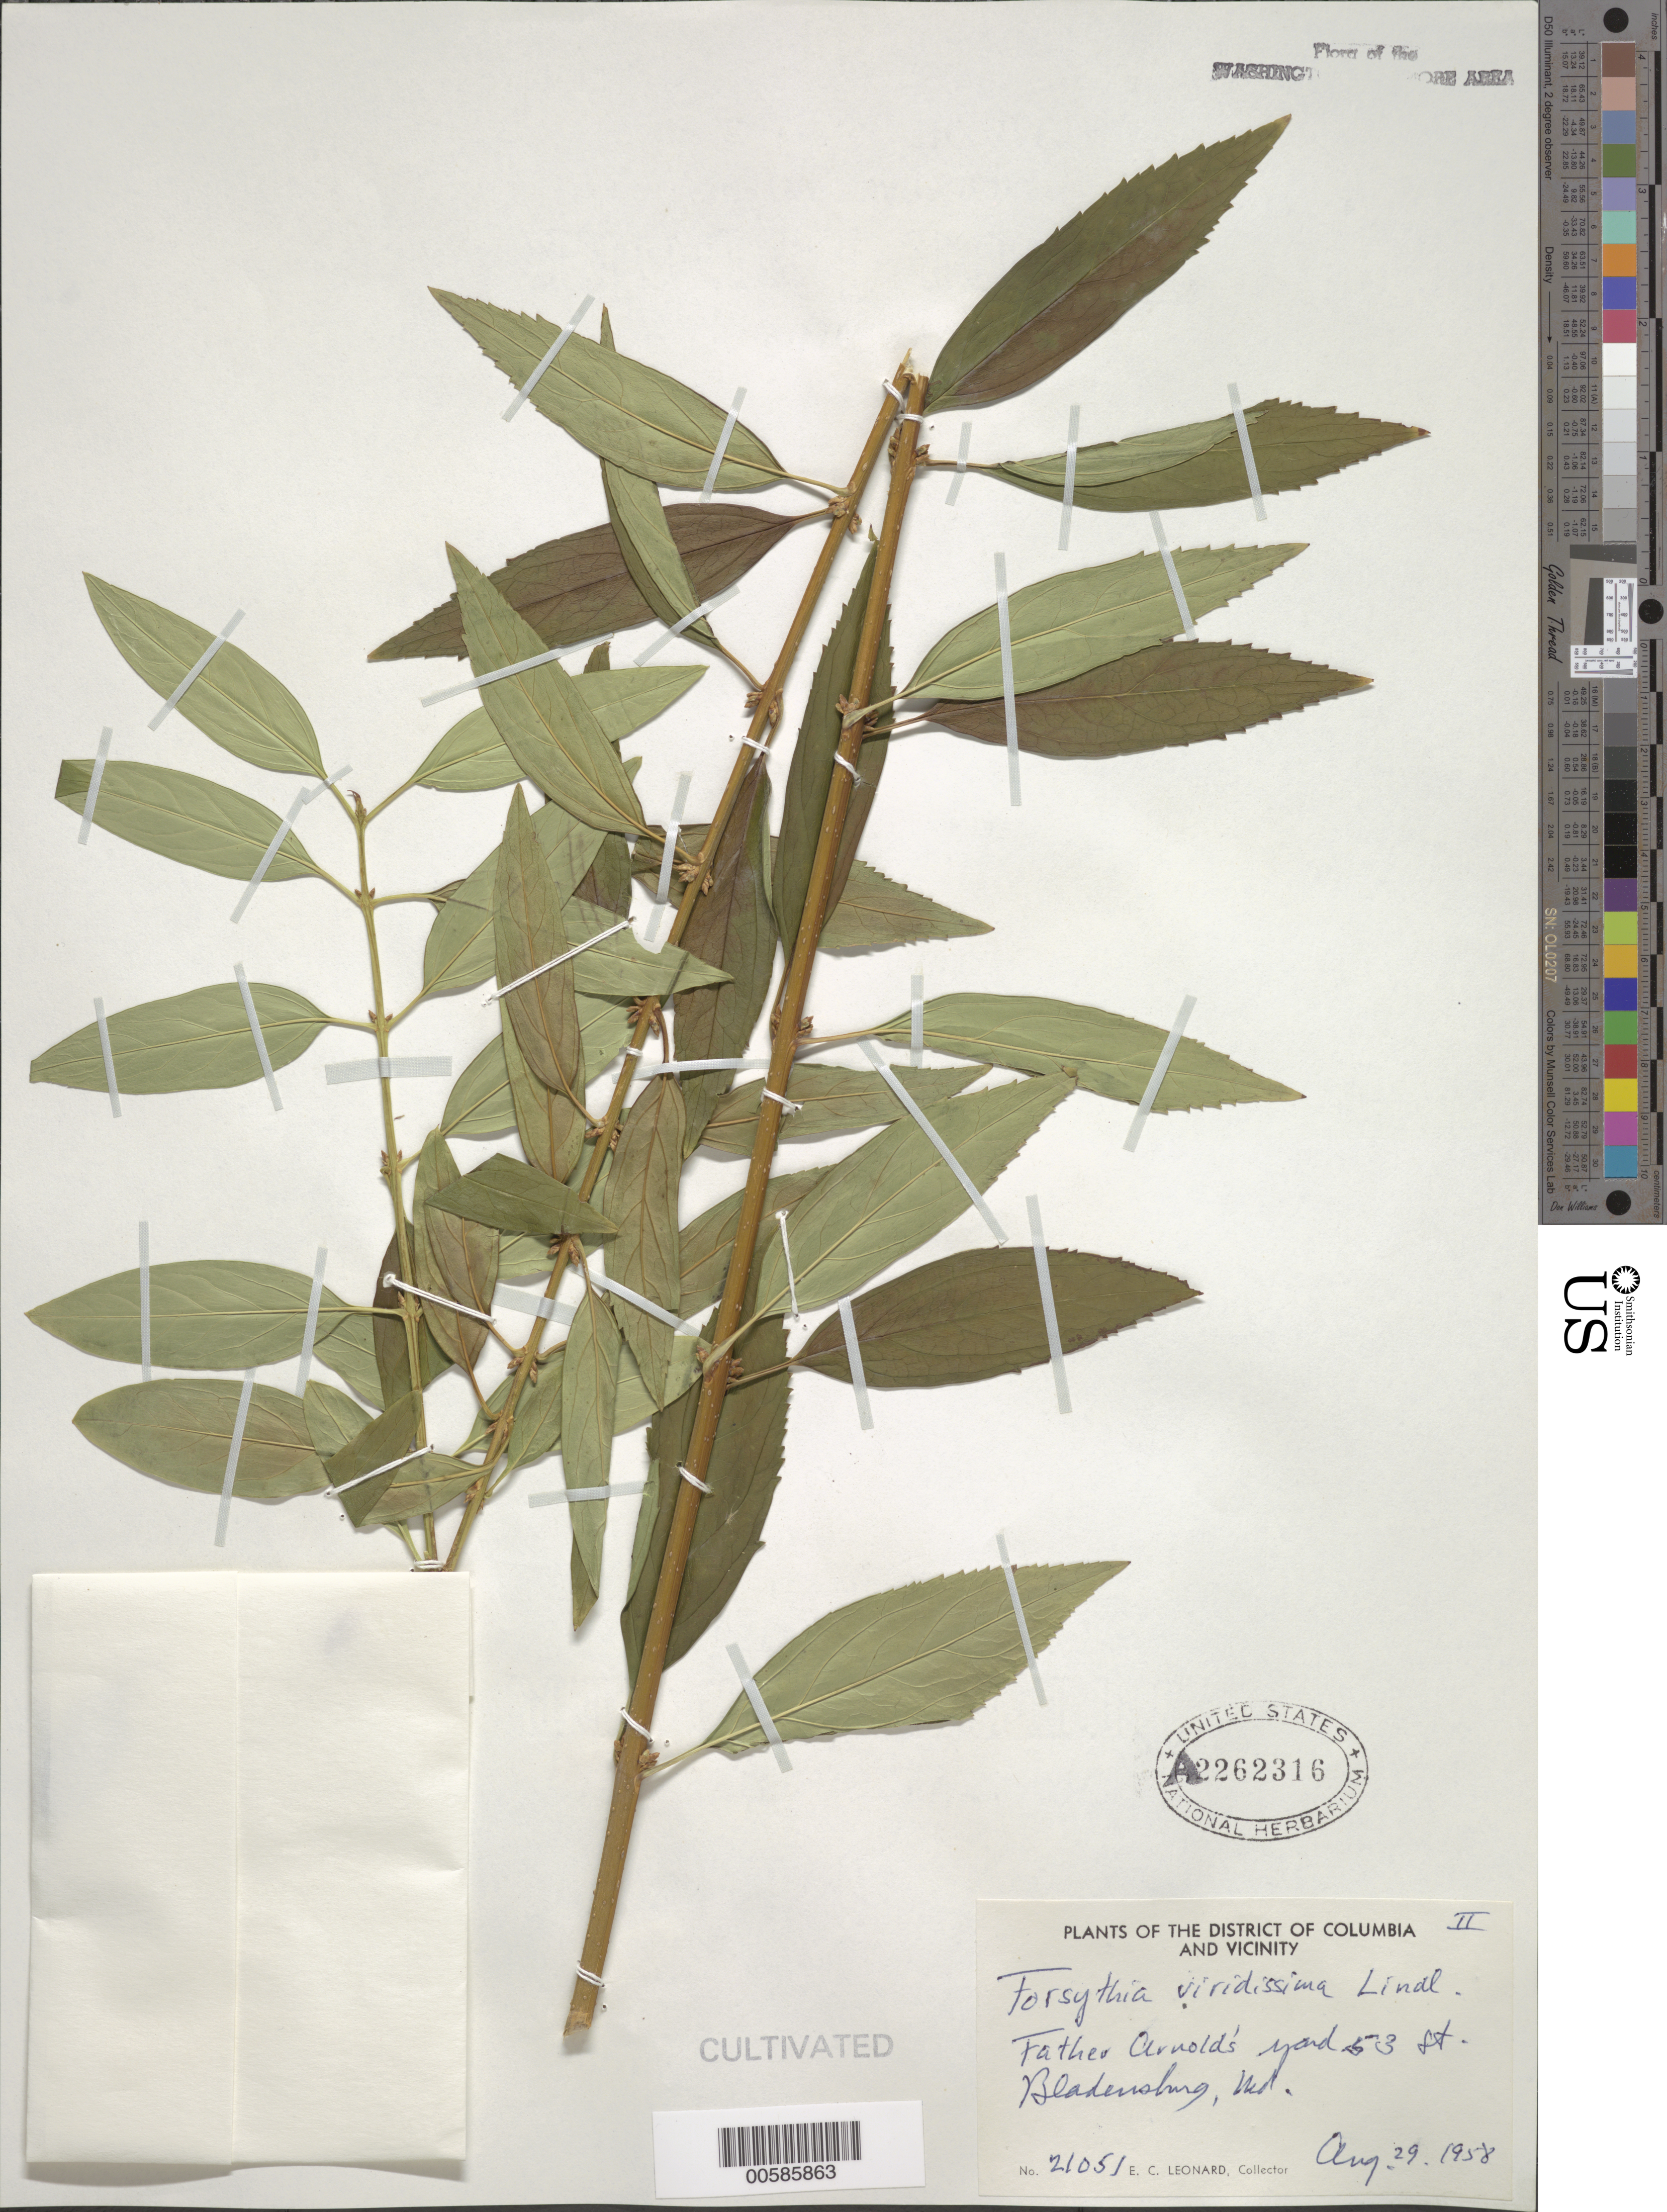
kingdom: Plantae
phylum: Tracheophyta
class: Magnoliopsida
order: Lamiales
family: Oleaceae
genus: Forsythia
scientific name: Forsythia viridissima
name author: Lindl.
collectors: E. C. Leonard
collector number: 21051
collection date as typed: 29 Aug 1958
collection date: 1958-08-29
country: United States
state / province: Maryland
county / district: Prince George's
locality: Bladensburg, Father Arnold's Yard, 53rd St.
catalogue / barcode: US 2262316A